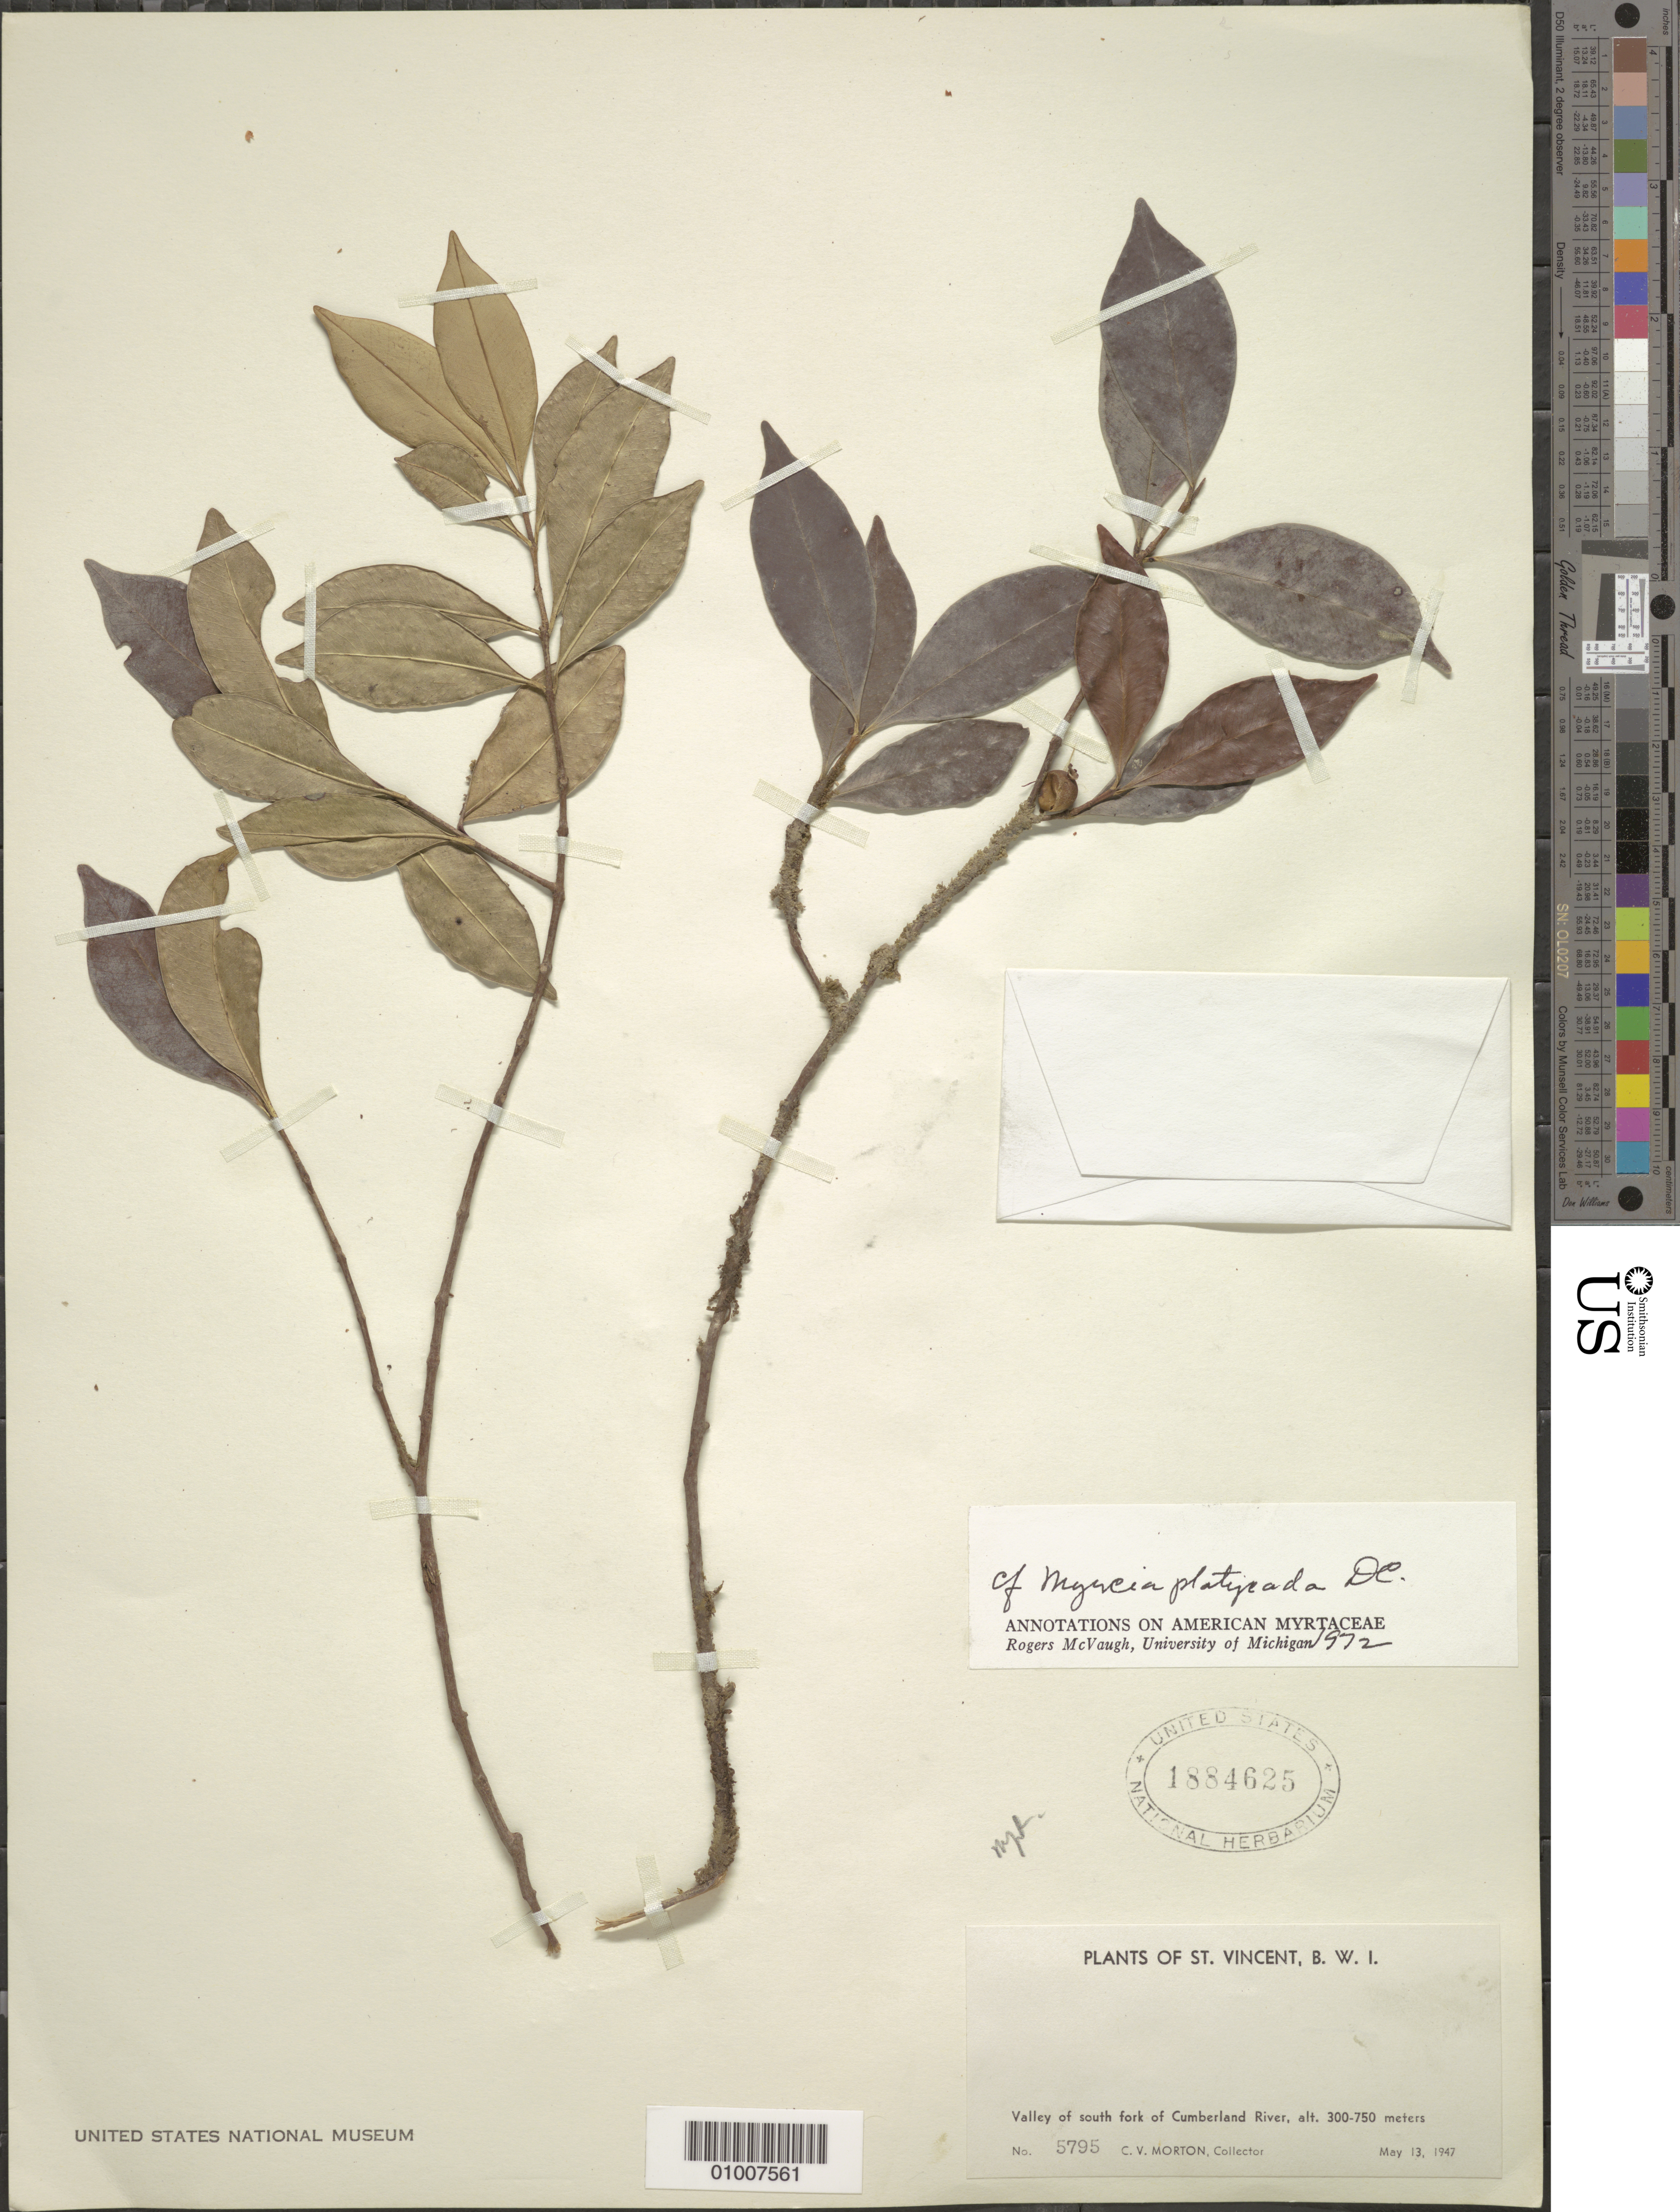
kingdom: Plantae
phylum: Tracheophyta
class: Magnoliopsida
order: Myrtales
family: Myrtaceae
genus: Myrcia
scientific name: Myrcia platyclada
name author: DC.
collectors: C. V. Morton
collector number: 5795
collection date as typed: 13 May 1947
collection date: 1947-05-13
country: St. Vincent - Grenadines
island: St. Vincent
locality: Valley of south fork of Cumberland River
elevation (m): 300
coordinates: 0 N, 0 E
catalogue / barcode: US 1884625